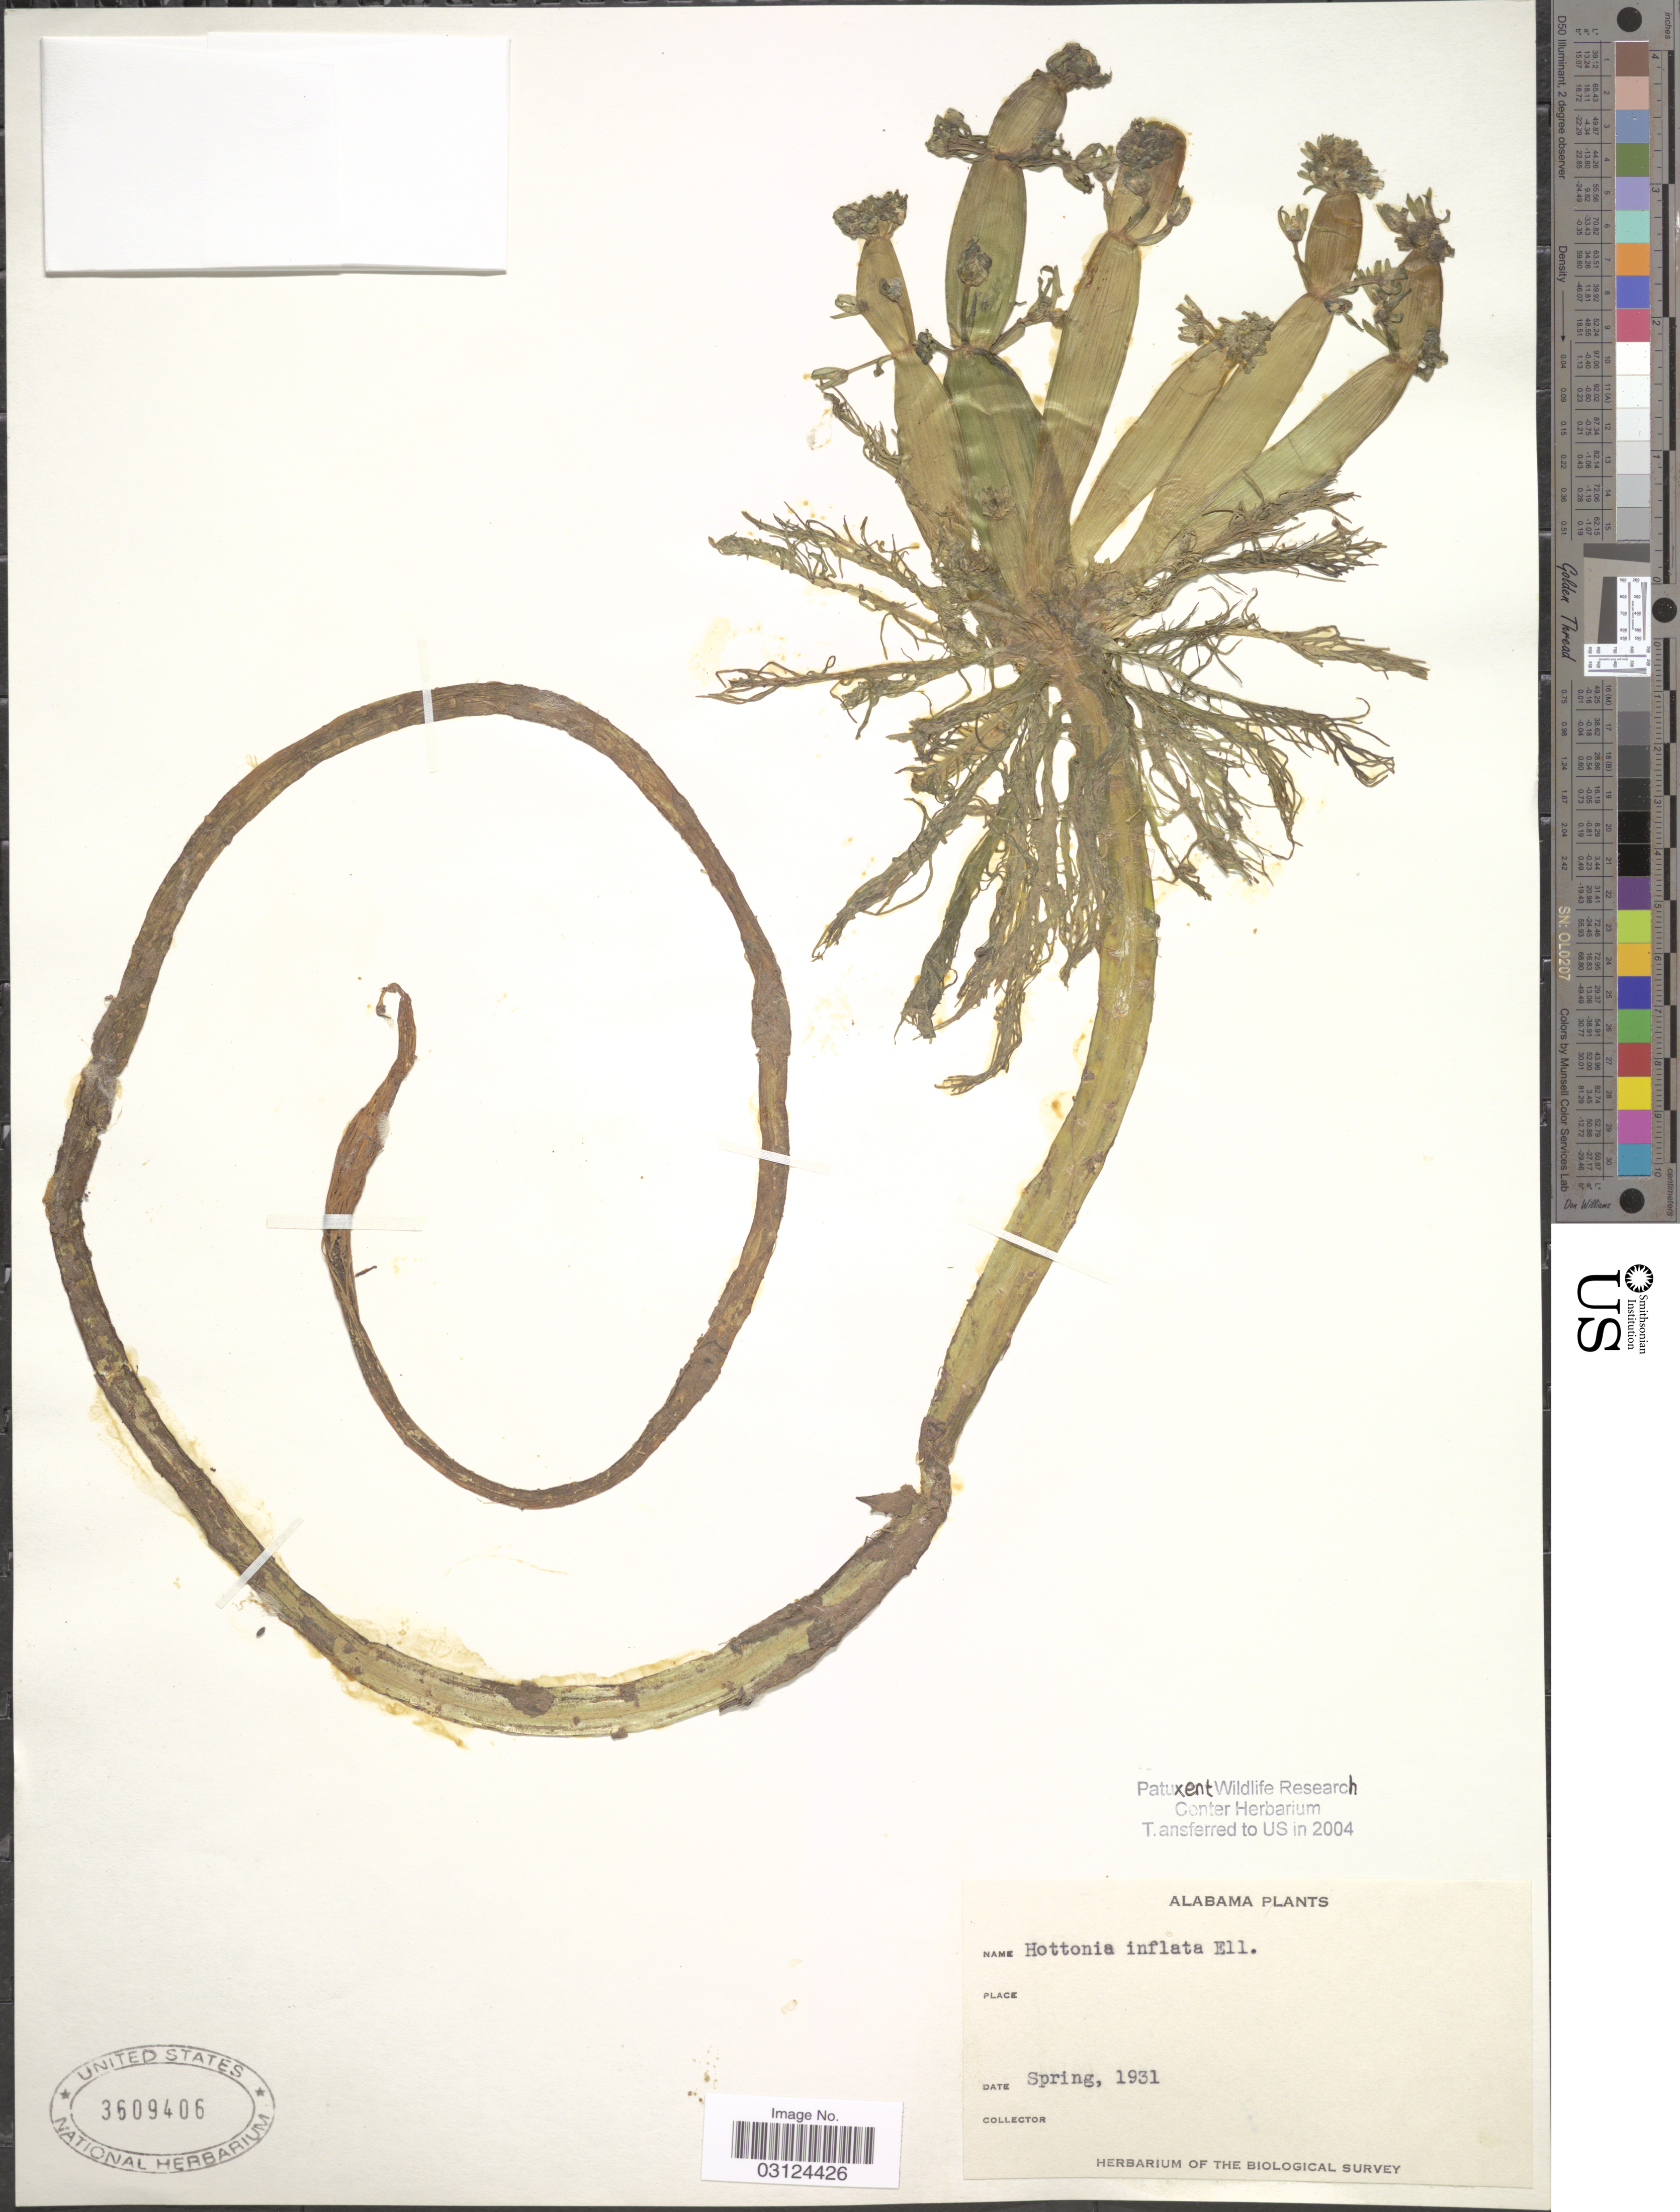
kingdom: Plantae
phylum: Tracheophyta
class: Magnoliopsida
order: Ericales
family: Primulaceae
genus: Hottonia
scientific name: Hottonia inflata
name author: Elliott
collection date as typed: Spring, 1931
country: United States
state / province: Alabama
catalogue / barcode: US 3609406